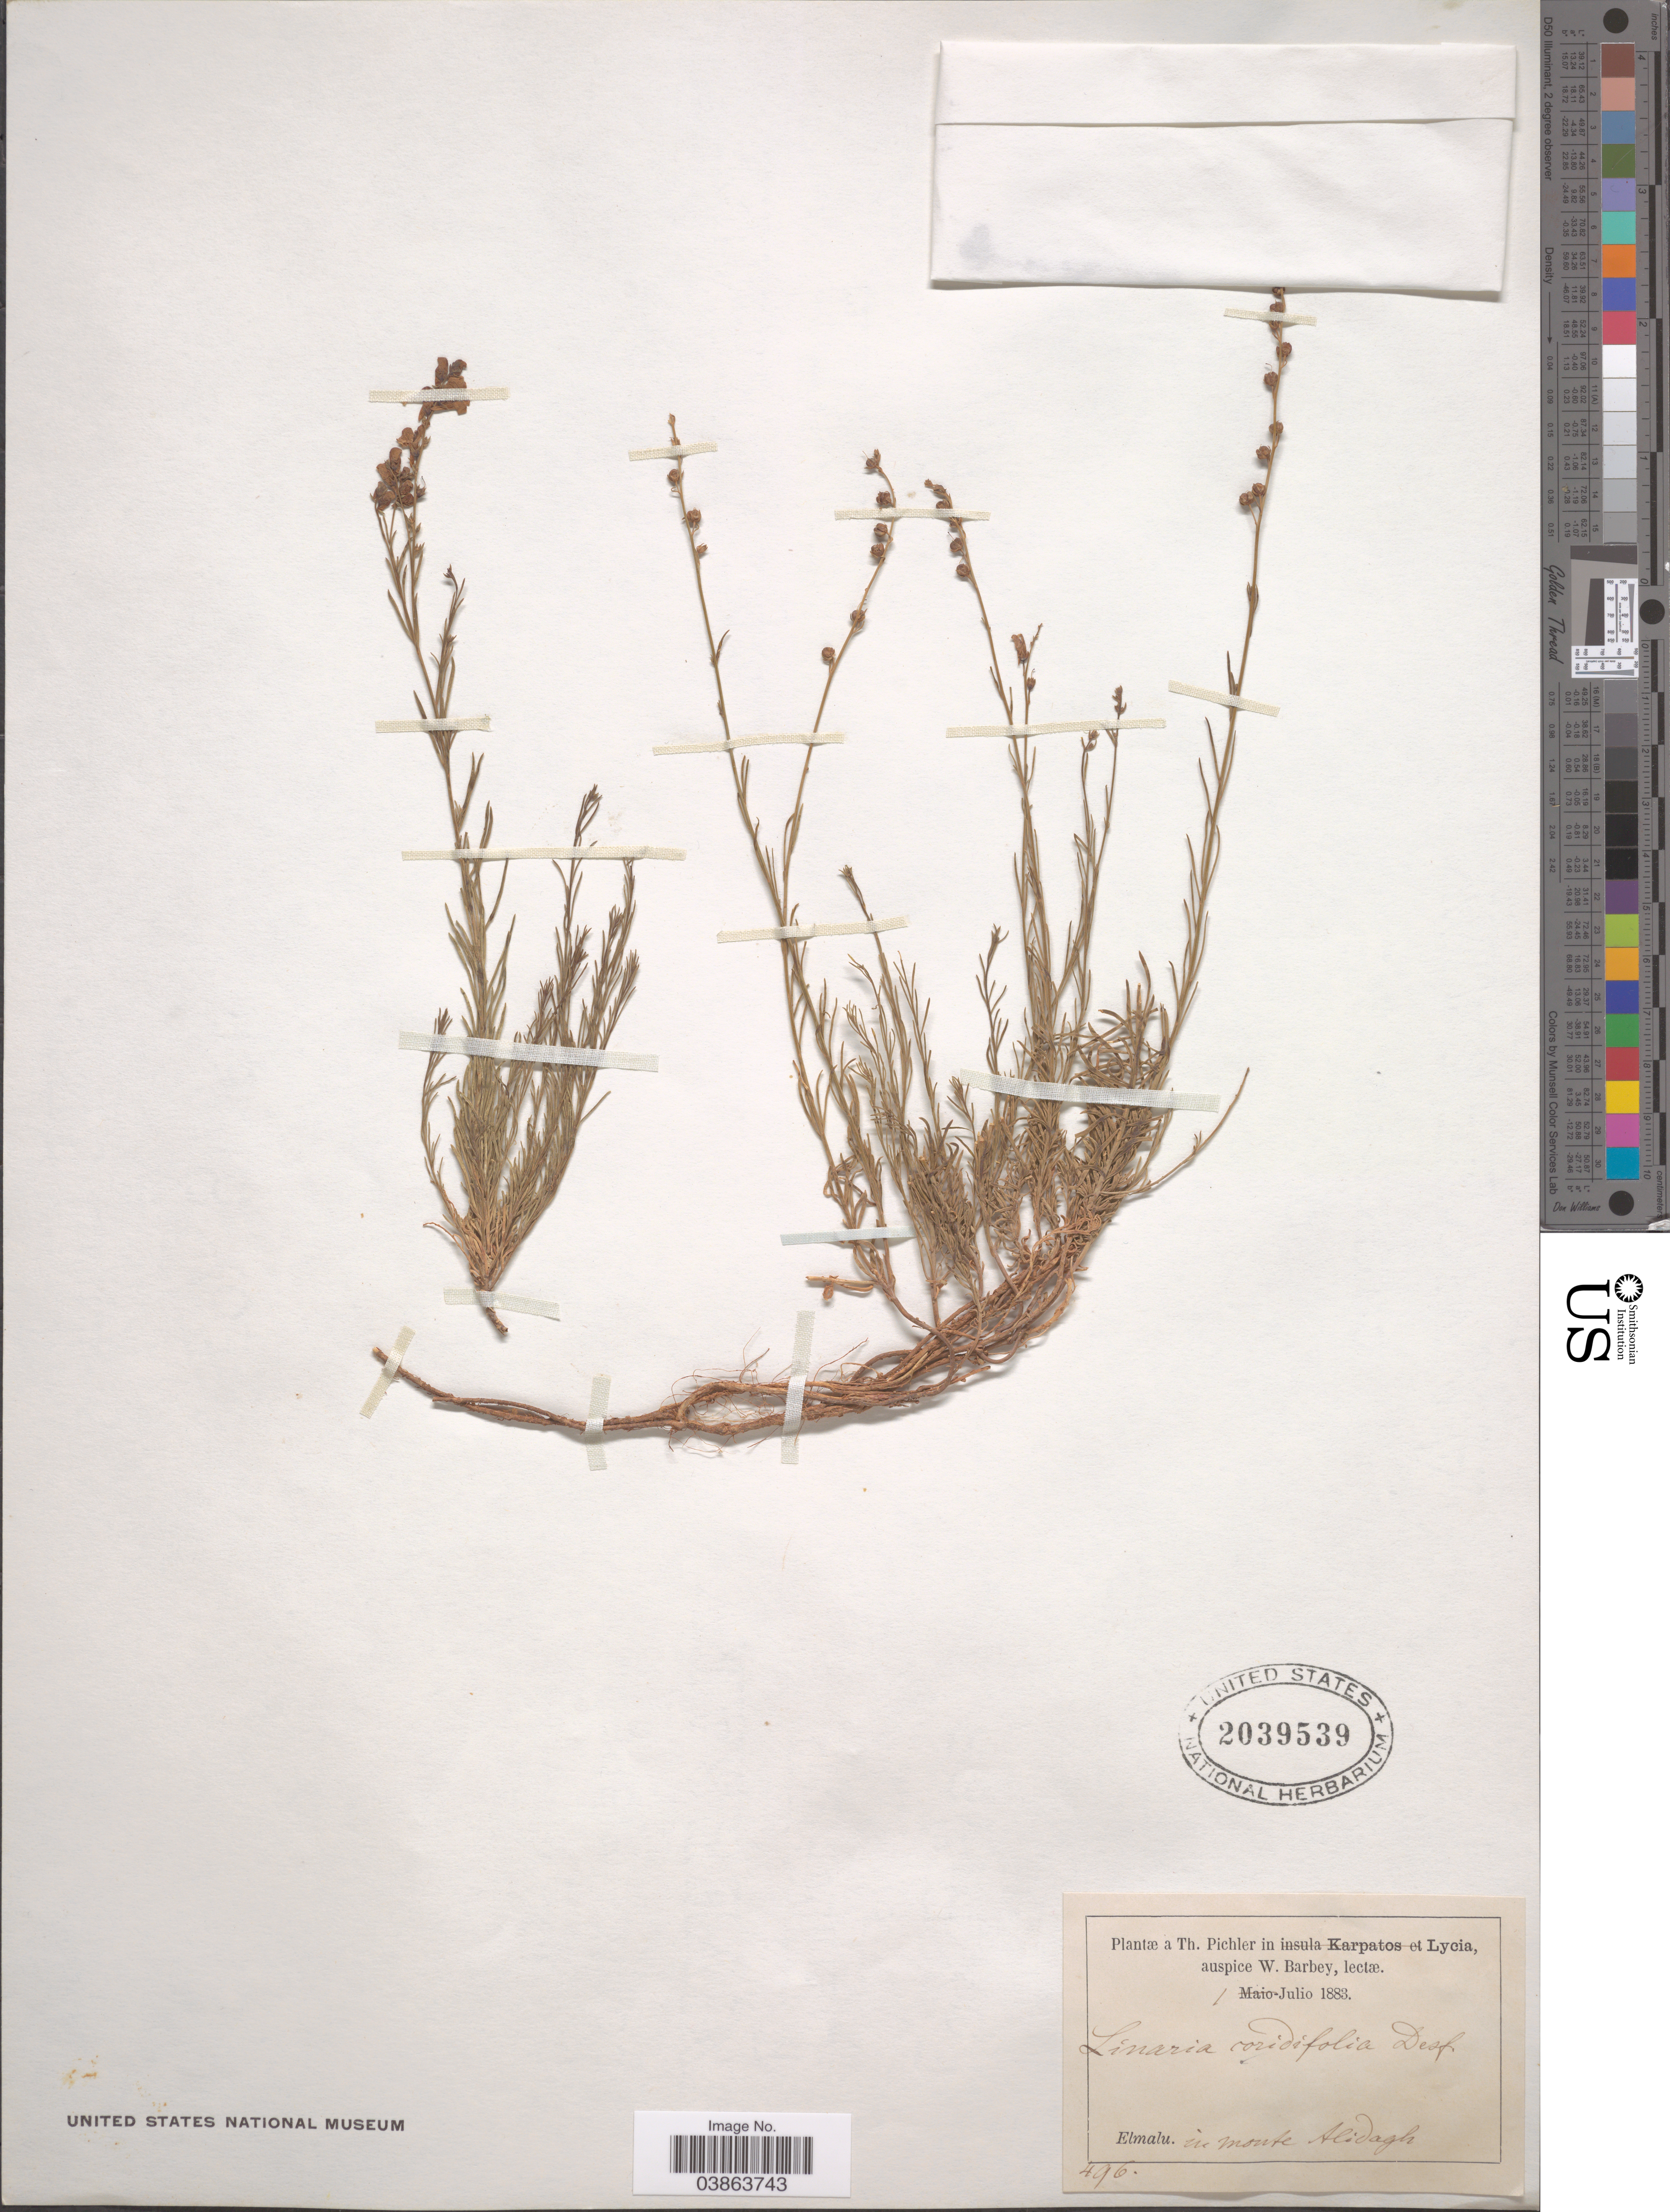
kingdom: Plantae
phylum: Tracheophyta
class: Magnoliopsida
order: Lamiales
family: Plantaginaceae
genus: Linaria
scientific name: Linaria coridifolia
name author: Boiss.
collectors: T. Pichler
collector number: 496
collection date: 1883-07-01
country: Turkey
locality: Lycia. Elmalu. In monte Alidagh.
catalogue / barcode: US 2039539